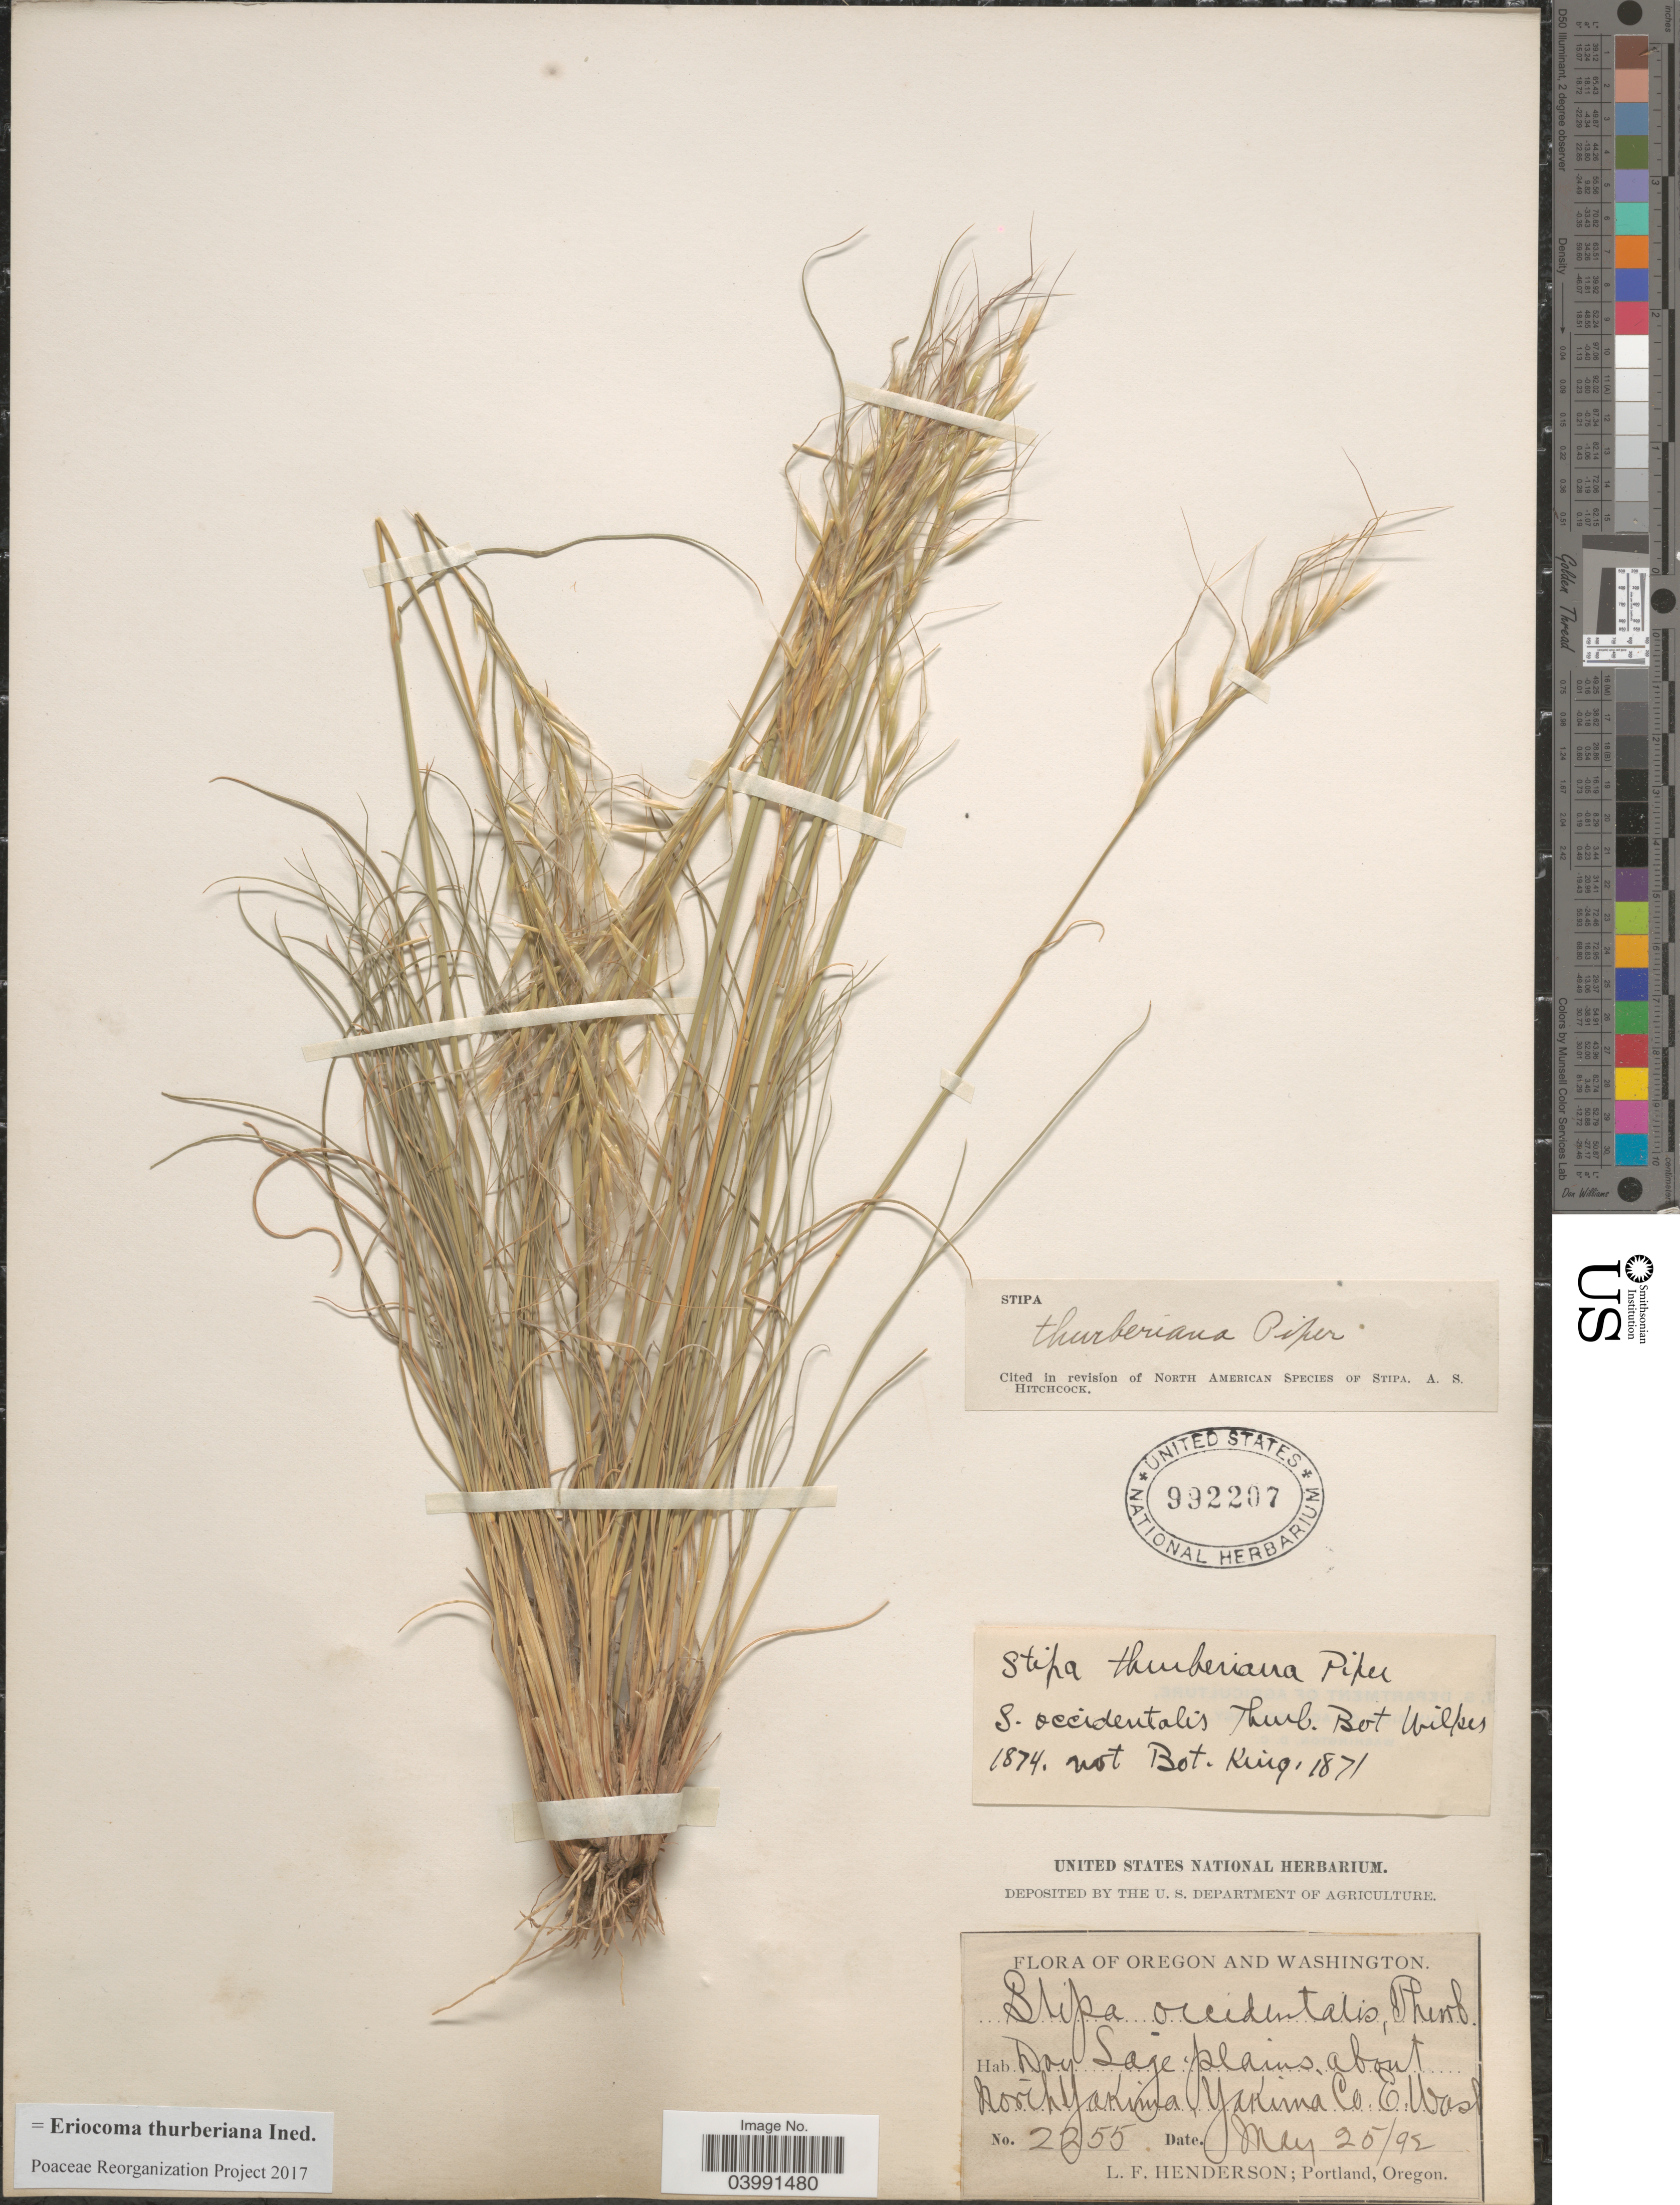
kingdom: Plantae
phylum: Tracheophyta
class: Liliopsida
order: Poales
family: Poaceae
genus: Eriocoma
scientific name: Eriocoma thurberiana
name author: (Piper) Romasch.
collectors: L. Henderson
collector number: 2255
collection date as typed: Transcribed d/m/y: 25/5/92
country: United States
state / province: Washington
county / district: Yakima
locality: About North Yakima, Yakima Co. E. Wash.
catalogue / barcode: US 992207